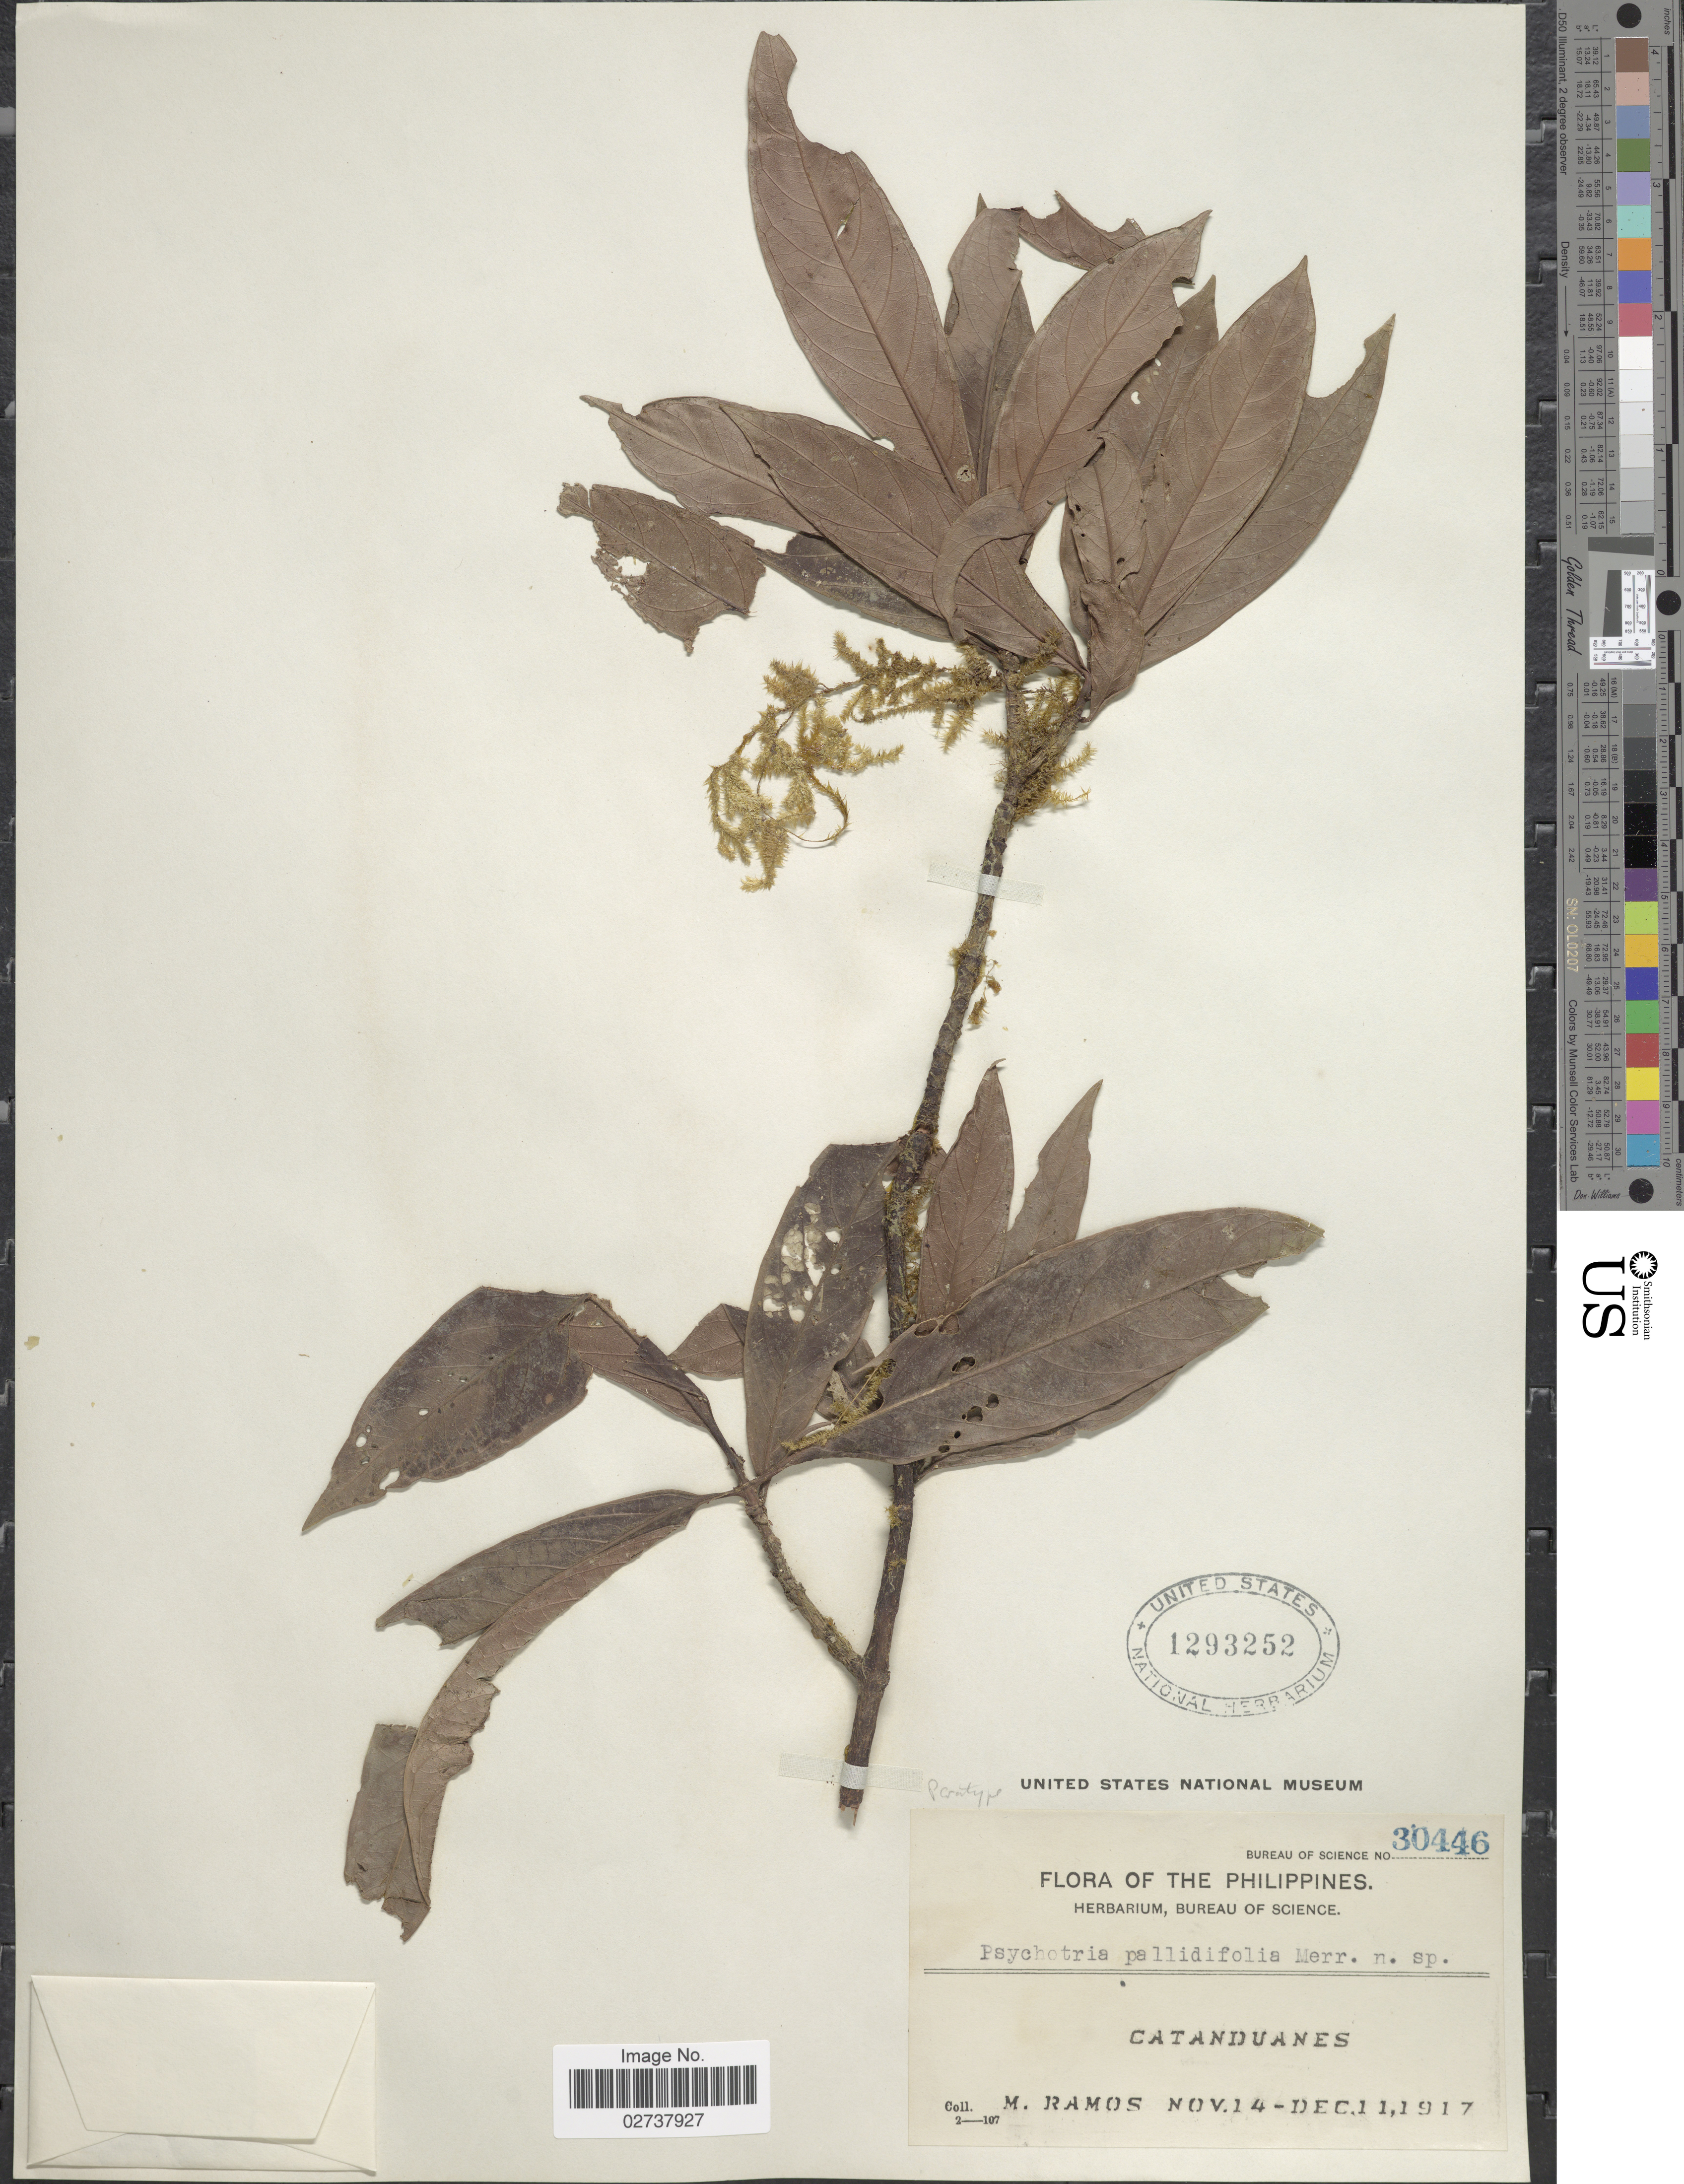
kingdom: Plantae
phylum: Tracheophyta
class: Magnoliopsida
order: Gentianales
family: Rubiaceae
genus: Psychotria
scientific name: Psychotria pallidifolia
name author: Merr.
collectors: M. Ramos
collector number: Bureau of Science 30446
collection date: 1917-11-14/1917-12-11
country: Philippines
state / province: Bicol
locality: Catanduanes.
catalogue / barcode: US 1293252